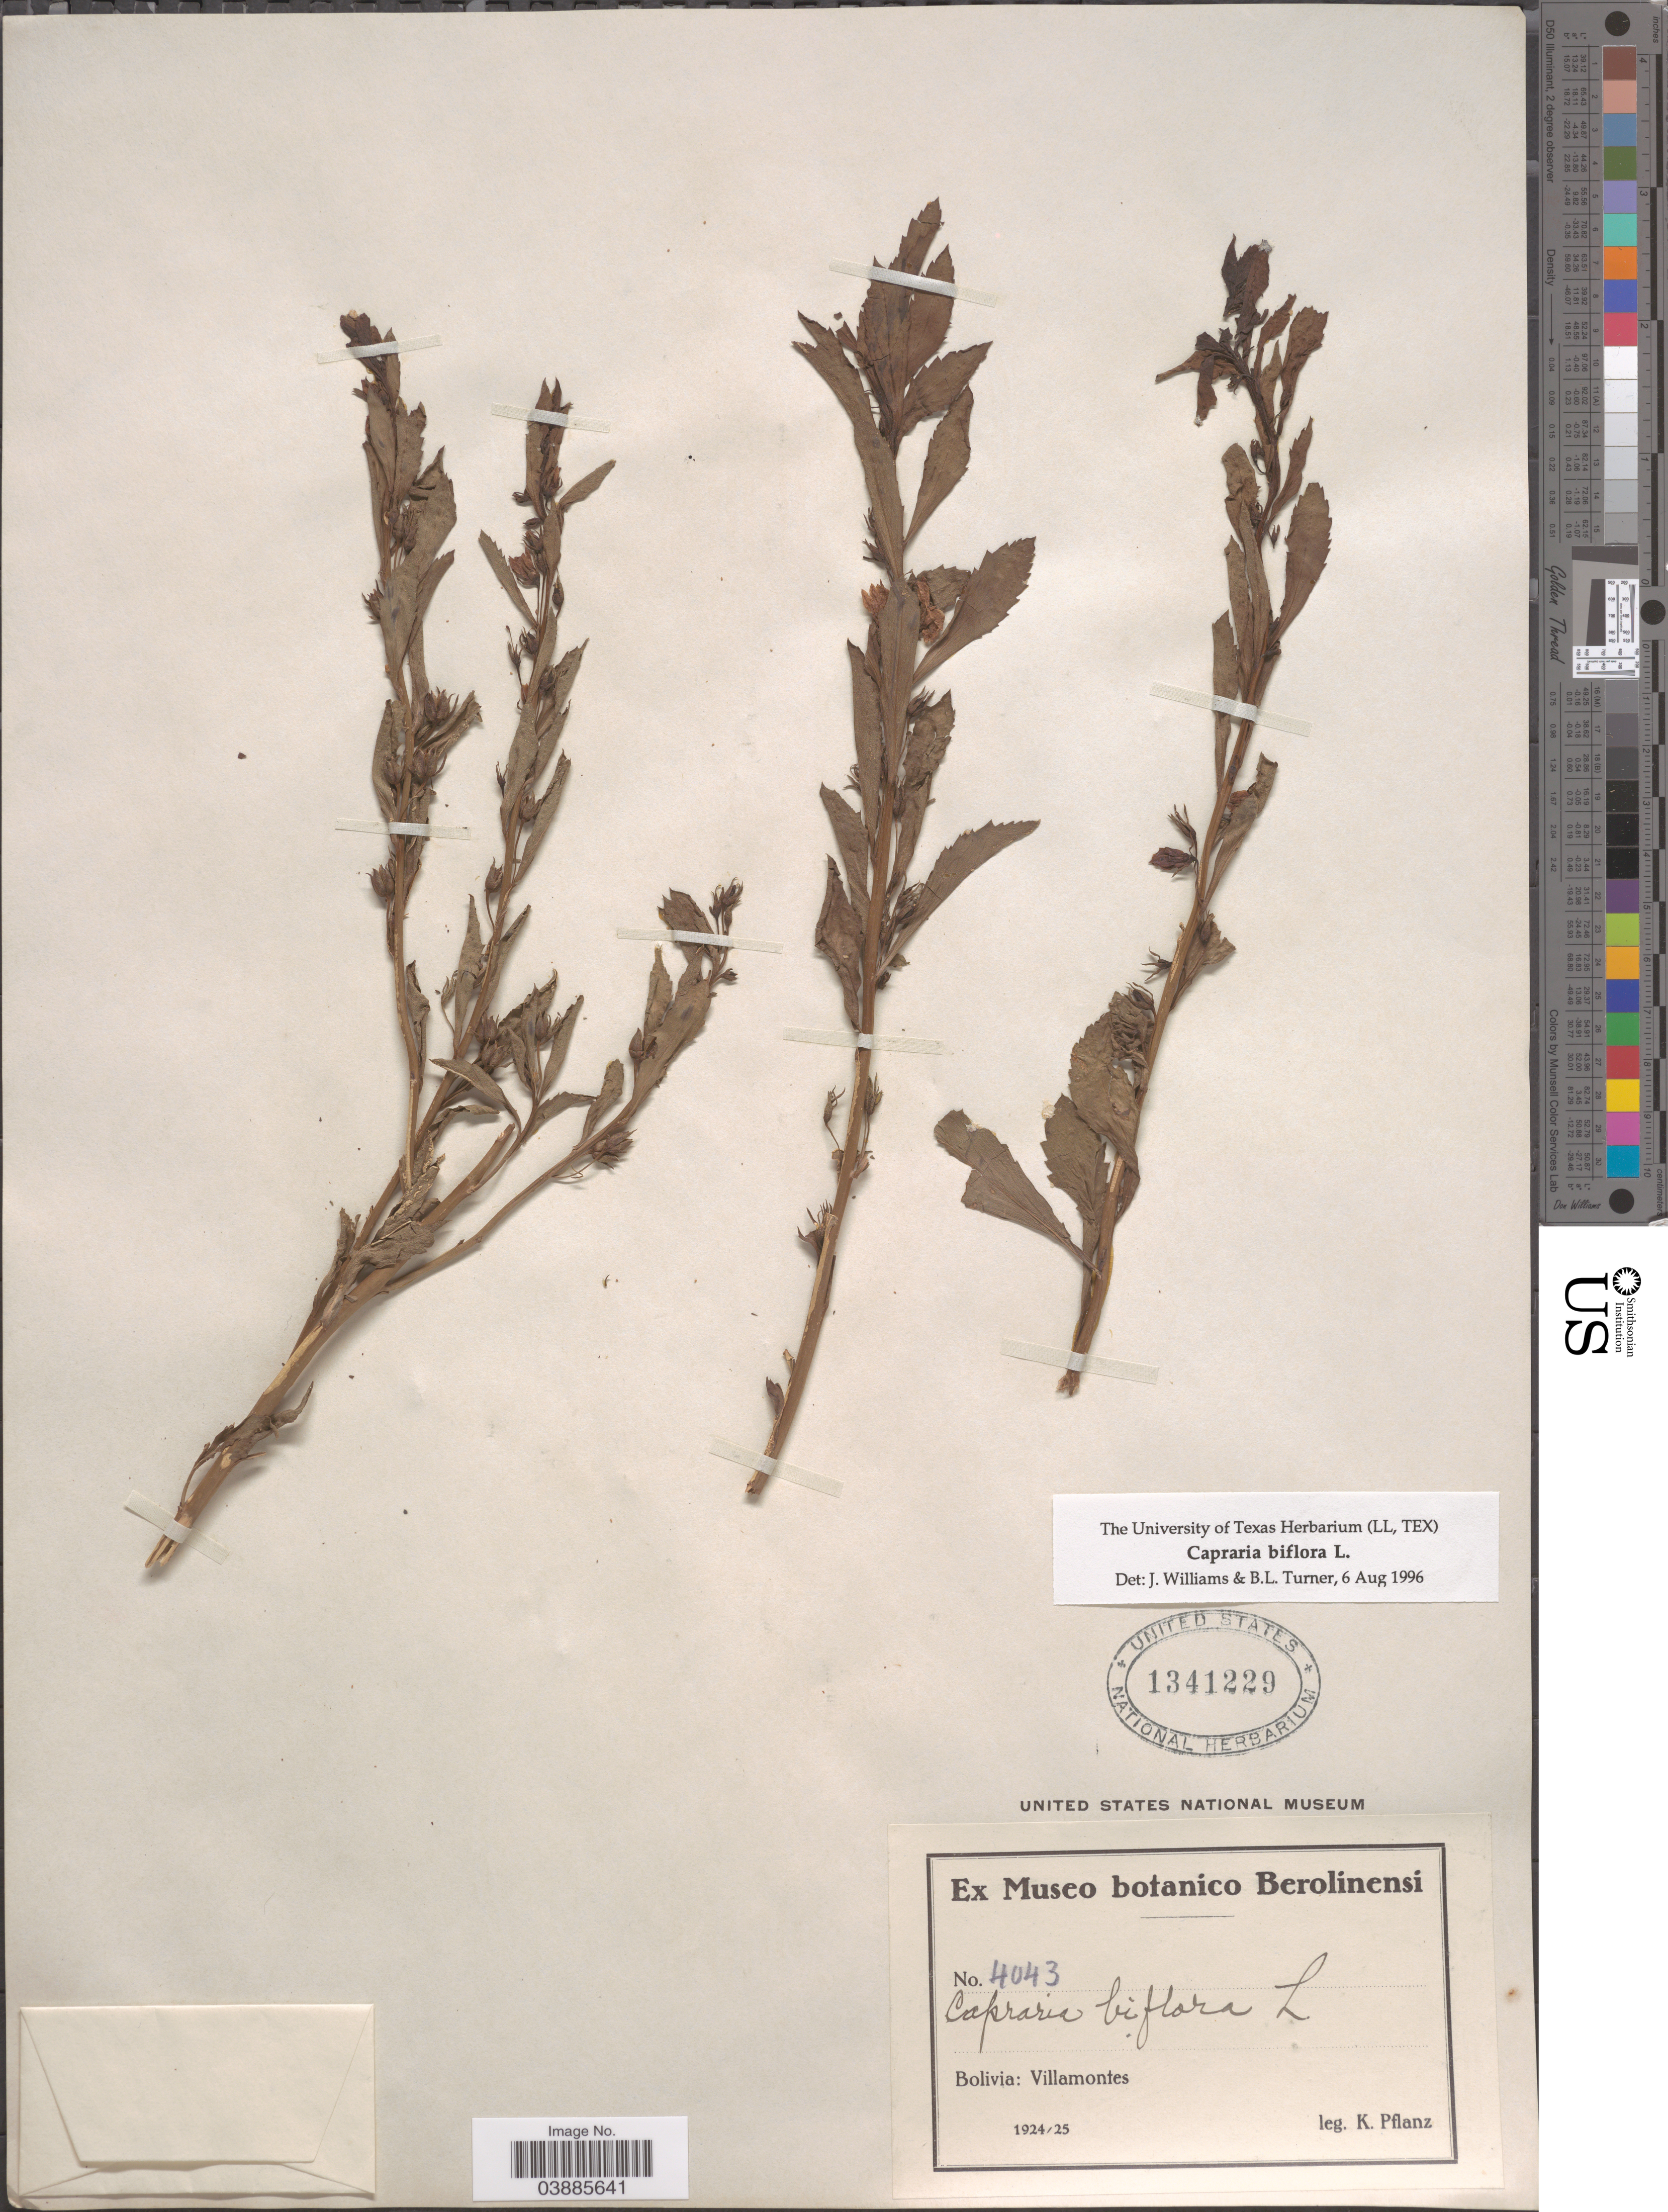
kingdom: Plantae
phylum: Tracheophyta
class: Magnoliopsida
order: Lamiales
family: Scrophulariaceae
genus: Capraria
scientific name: Capraria biflora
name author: L.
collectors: K. Pflanz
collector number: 4043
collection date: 1924/1925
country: Bolivia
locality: Villamontes.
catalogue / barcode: US 1341229